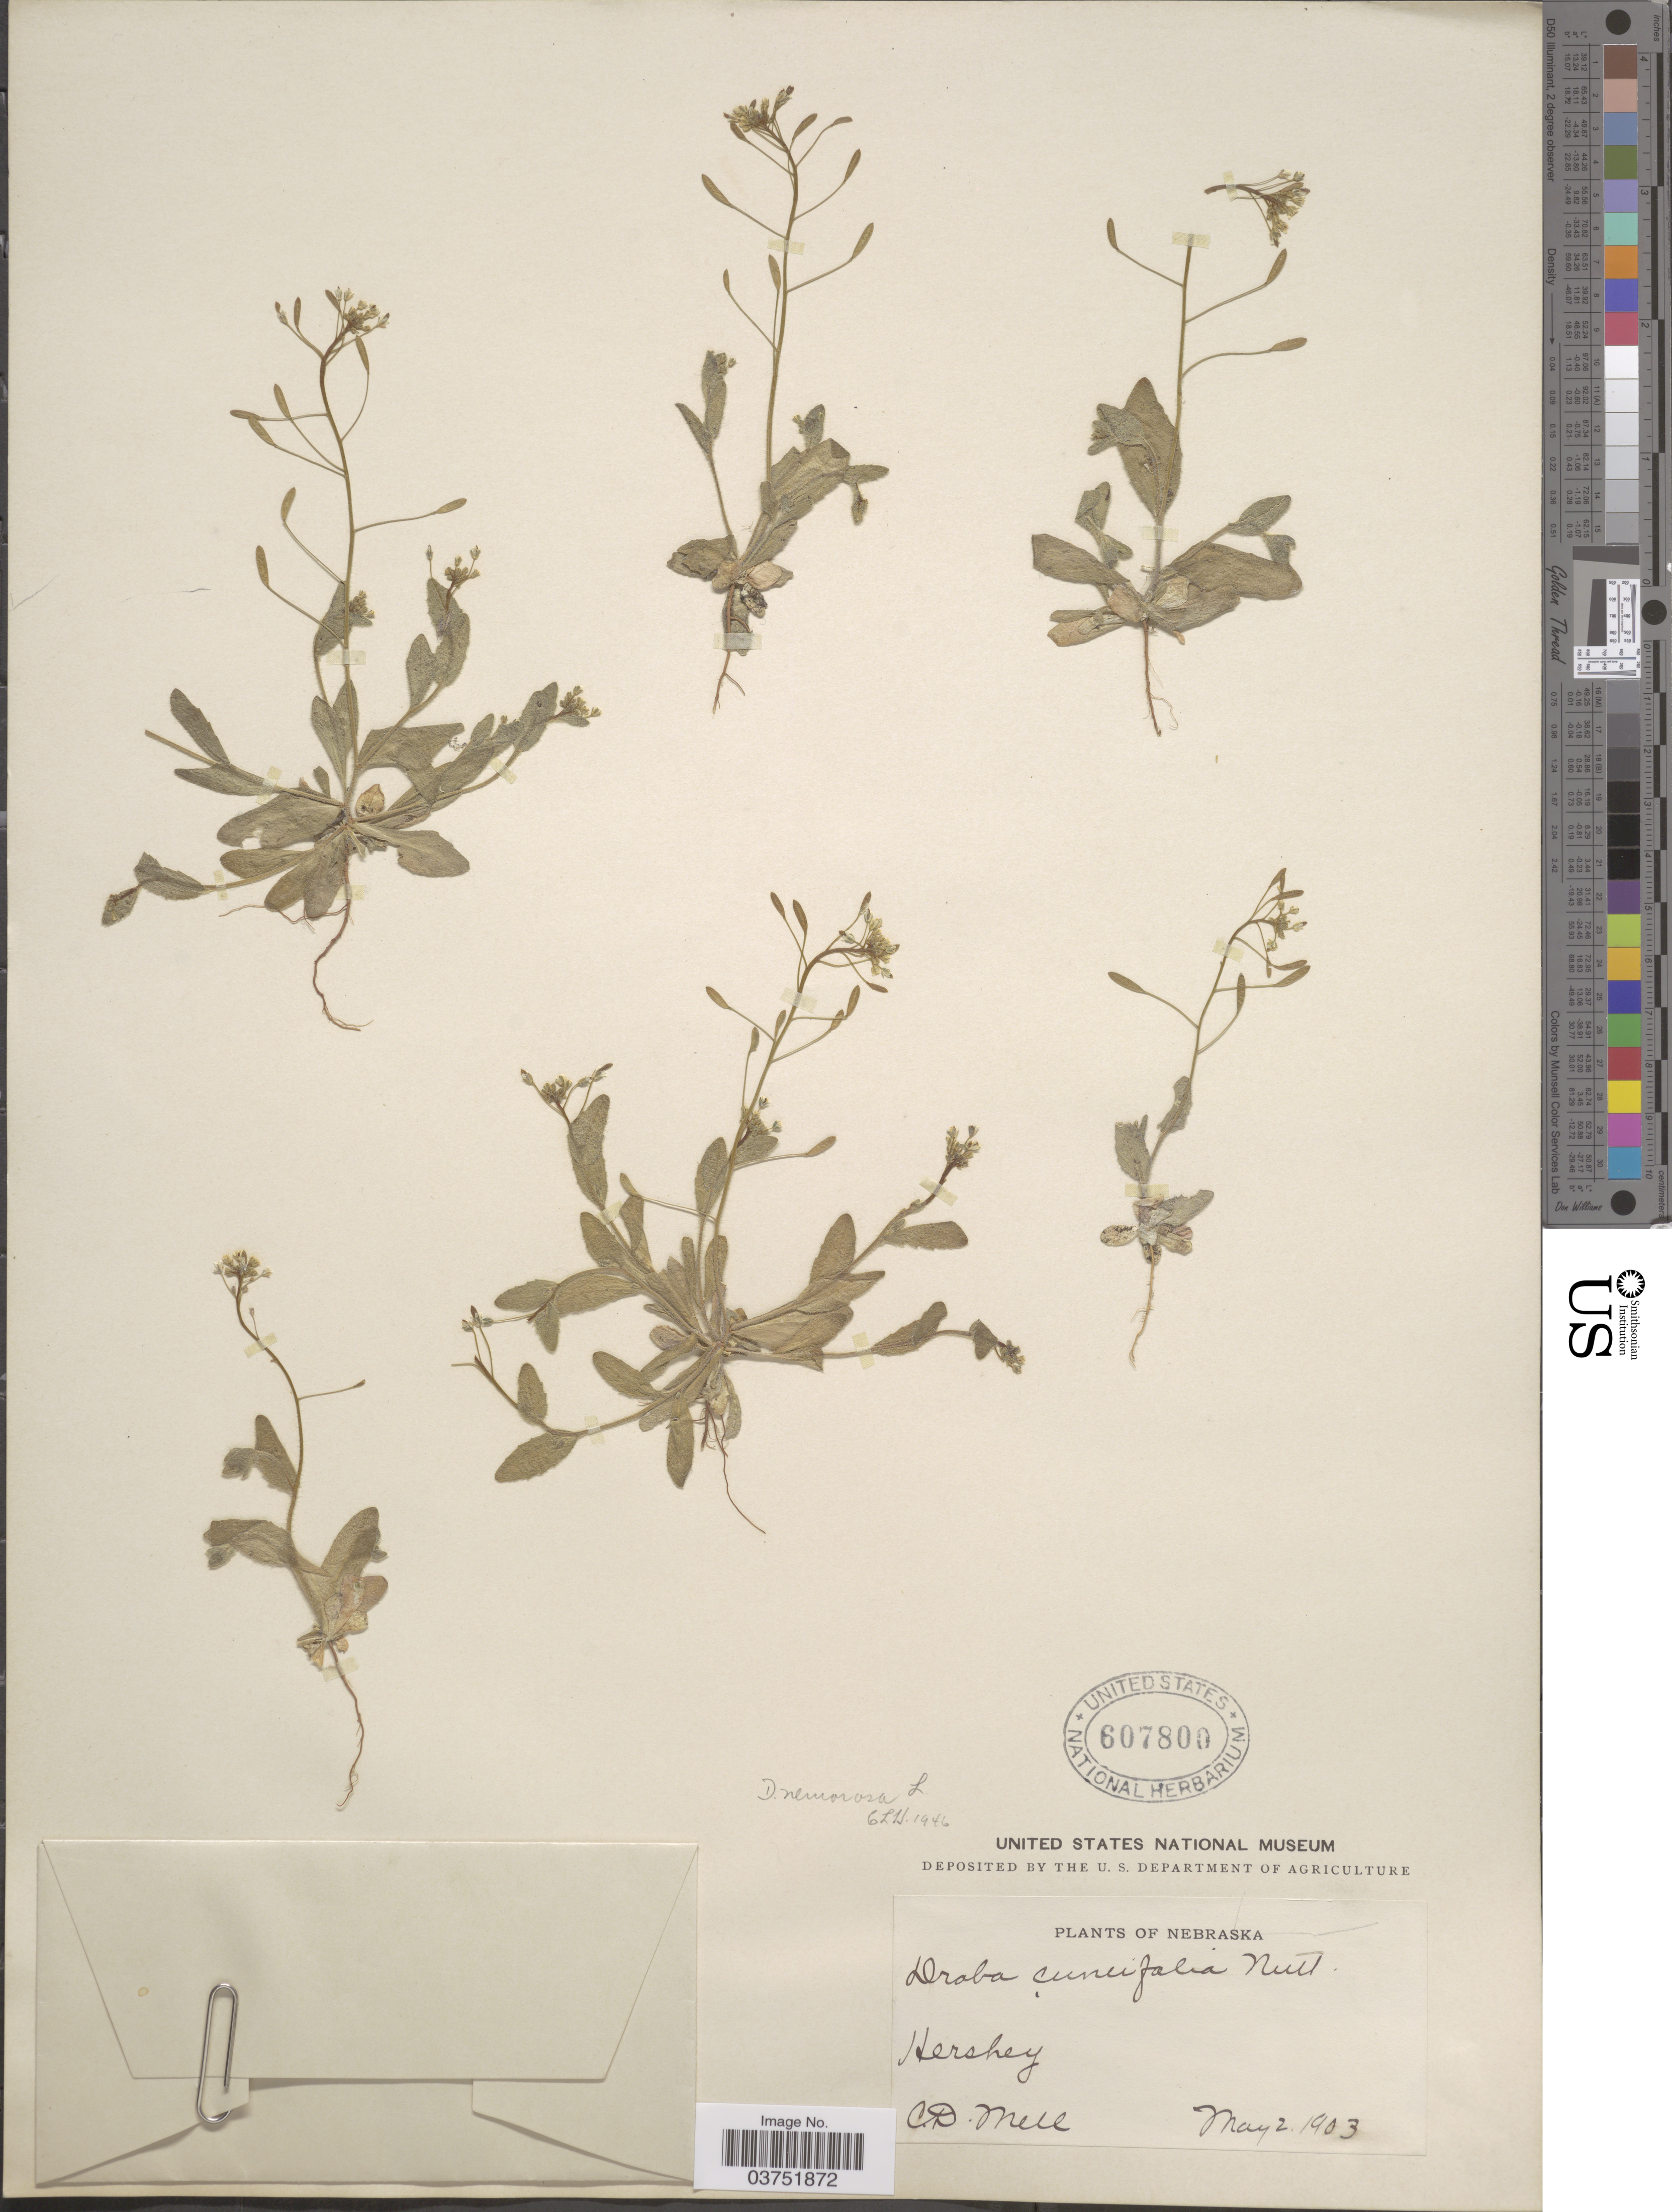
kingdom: Plantae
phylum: Tracheophyta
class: Magnoliopsida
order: Brassicales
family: Brassicaceae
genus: Draba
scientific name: Draba nemorosa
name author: L.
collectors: C. D. Mell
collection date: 1903-05-02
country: United States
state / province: Nebraska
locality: Hershey.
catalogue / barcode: US 607800